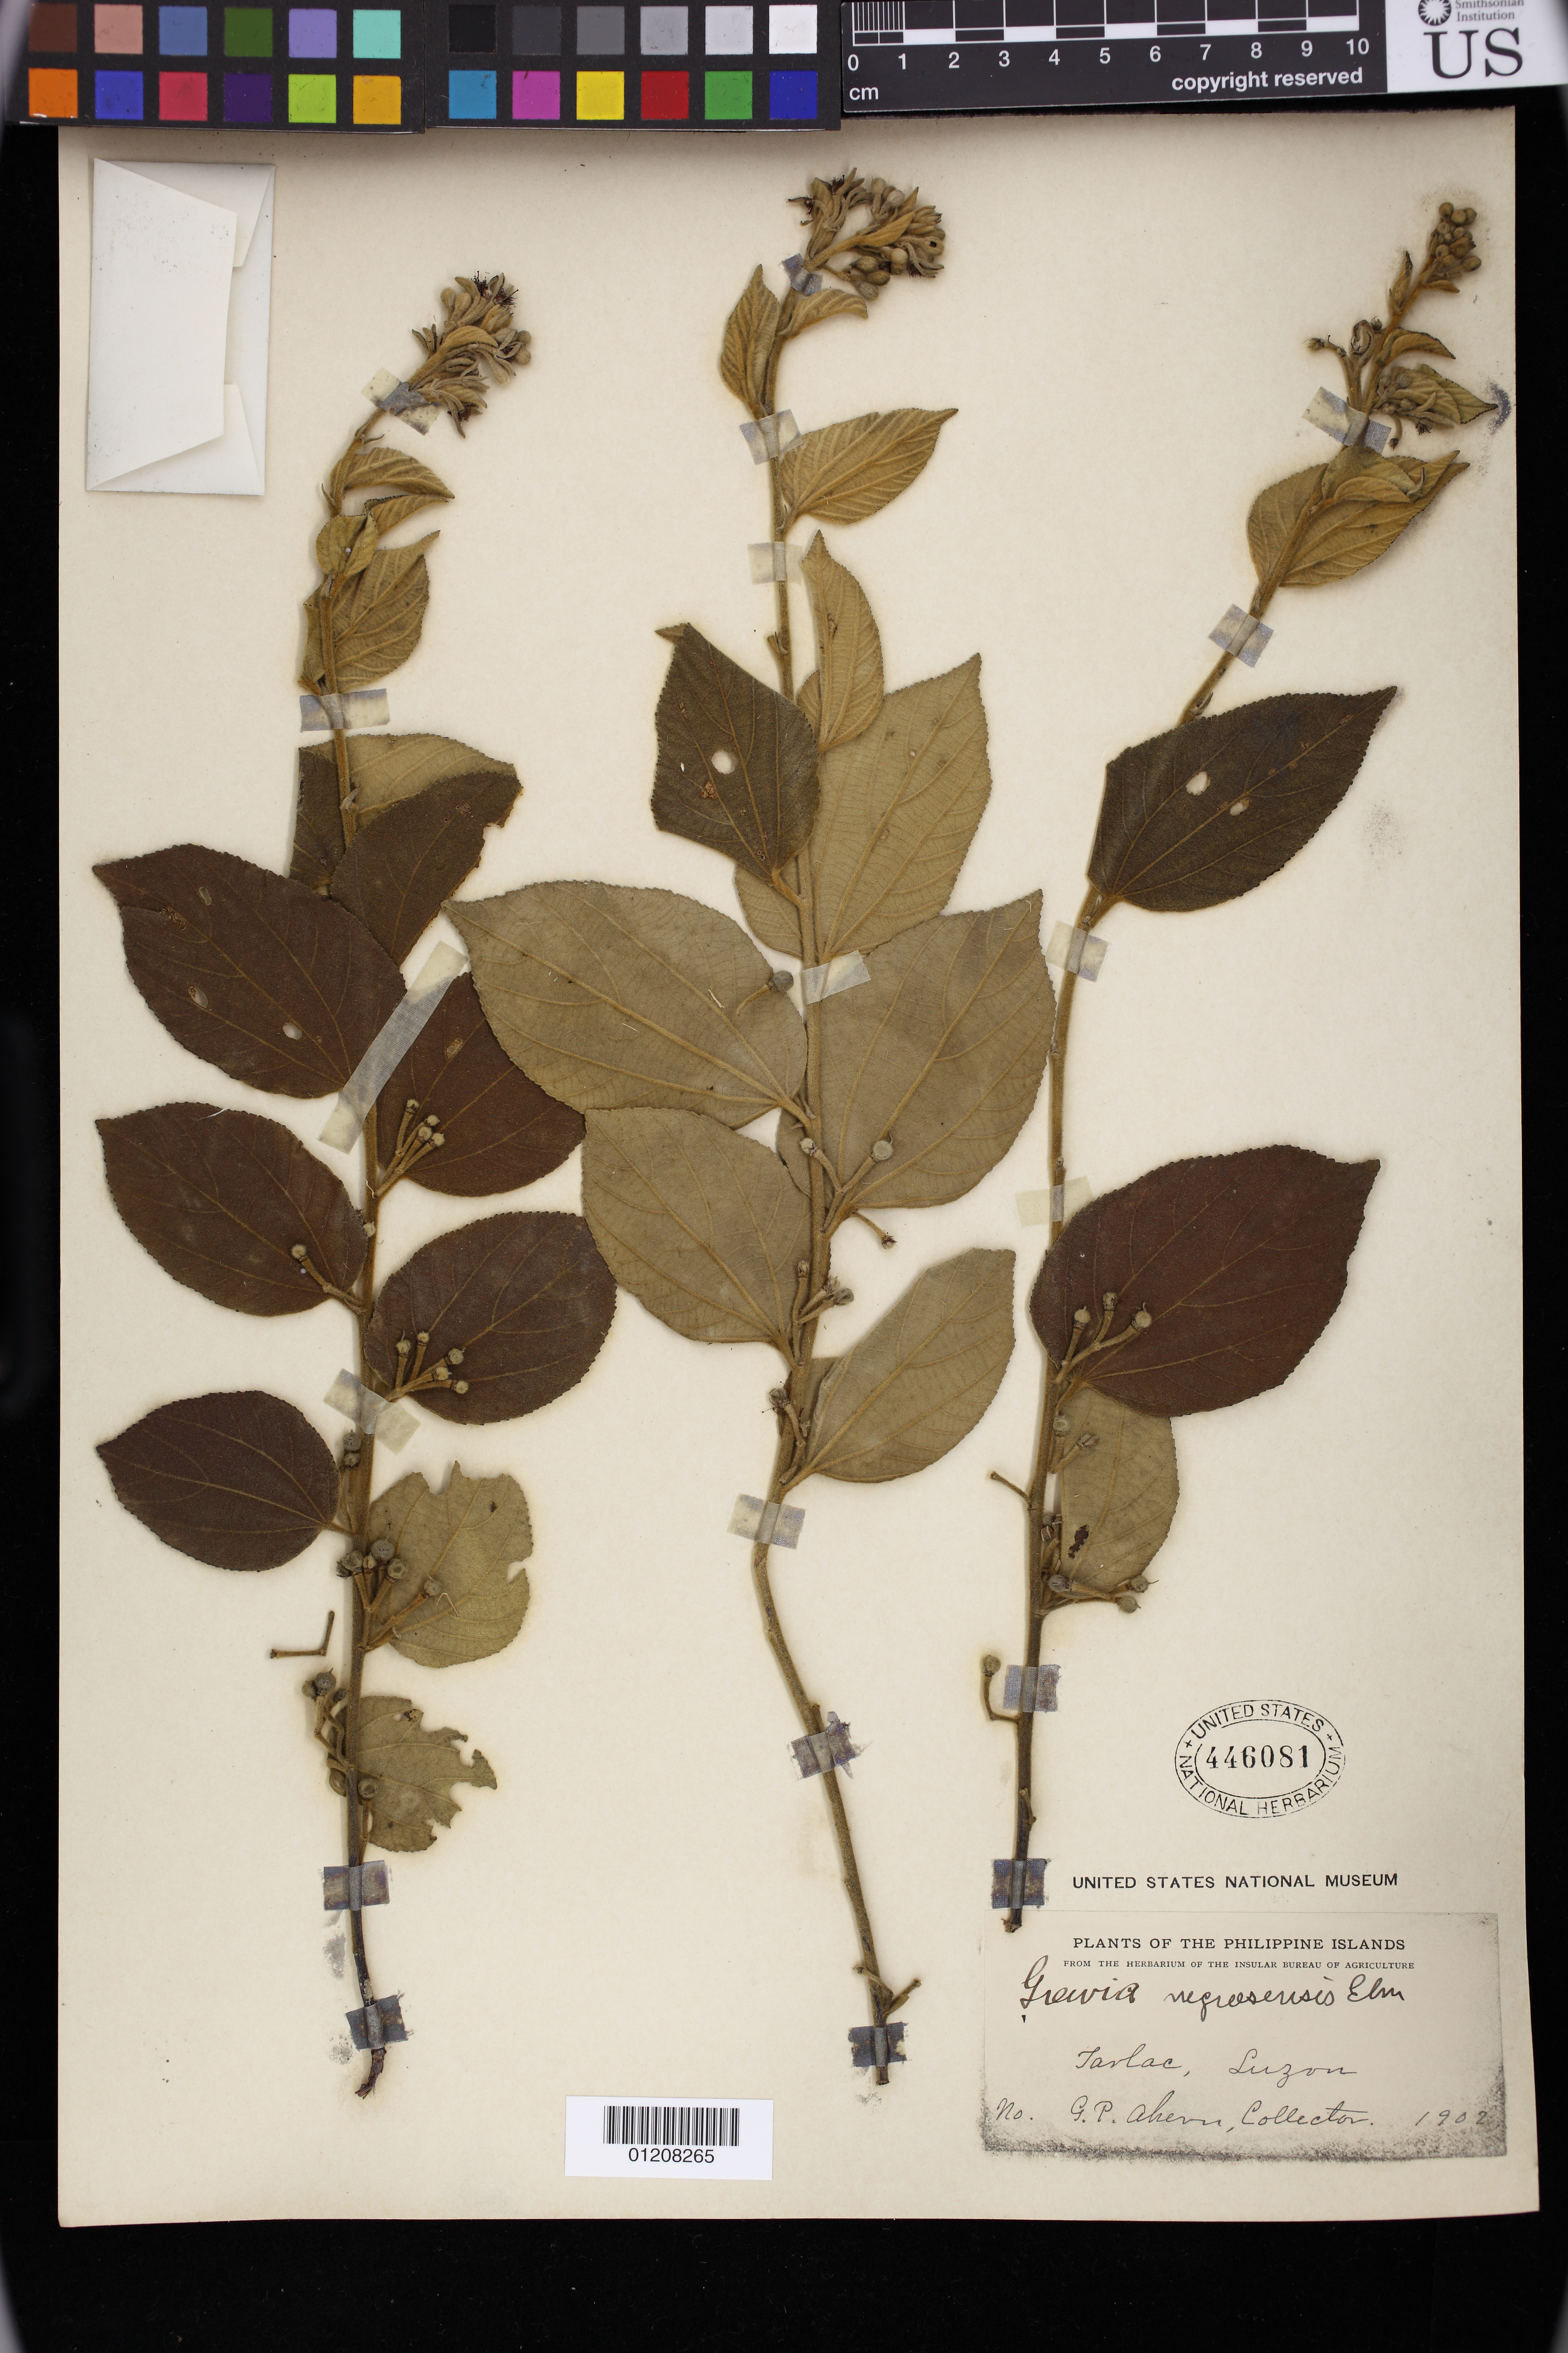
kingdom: Plantae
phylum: Tracheophyta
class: Magnoliopsida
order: Malvales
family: Malvaceae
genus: Grewia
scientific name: Grewia eriocarpa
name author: Juss.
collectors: G. Ahern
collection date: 1902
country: Philippines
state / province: Central Luzon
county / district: Tarlac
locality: Island of Luzon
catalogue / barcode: US 446081